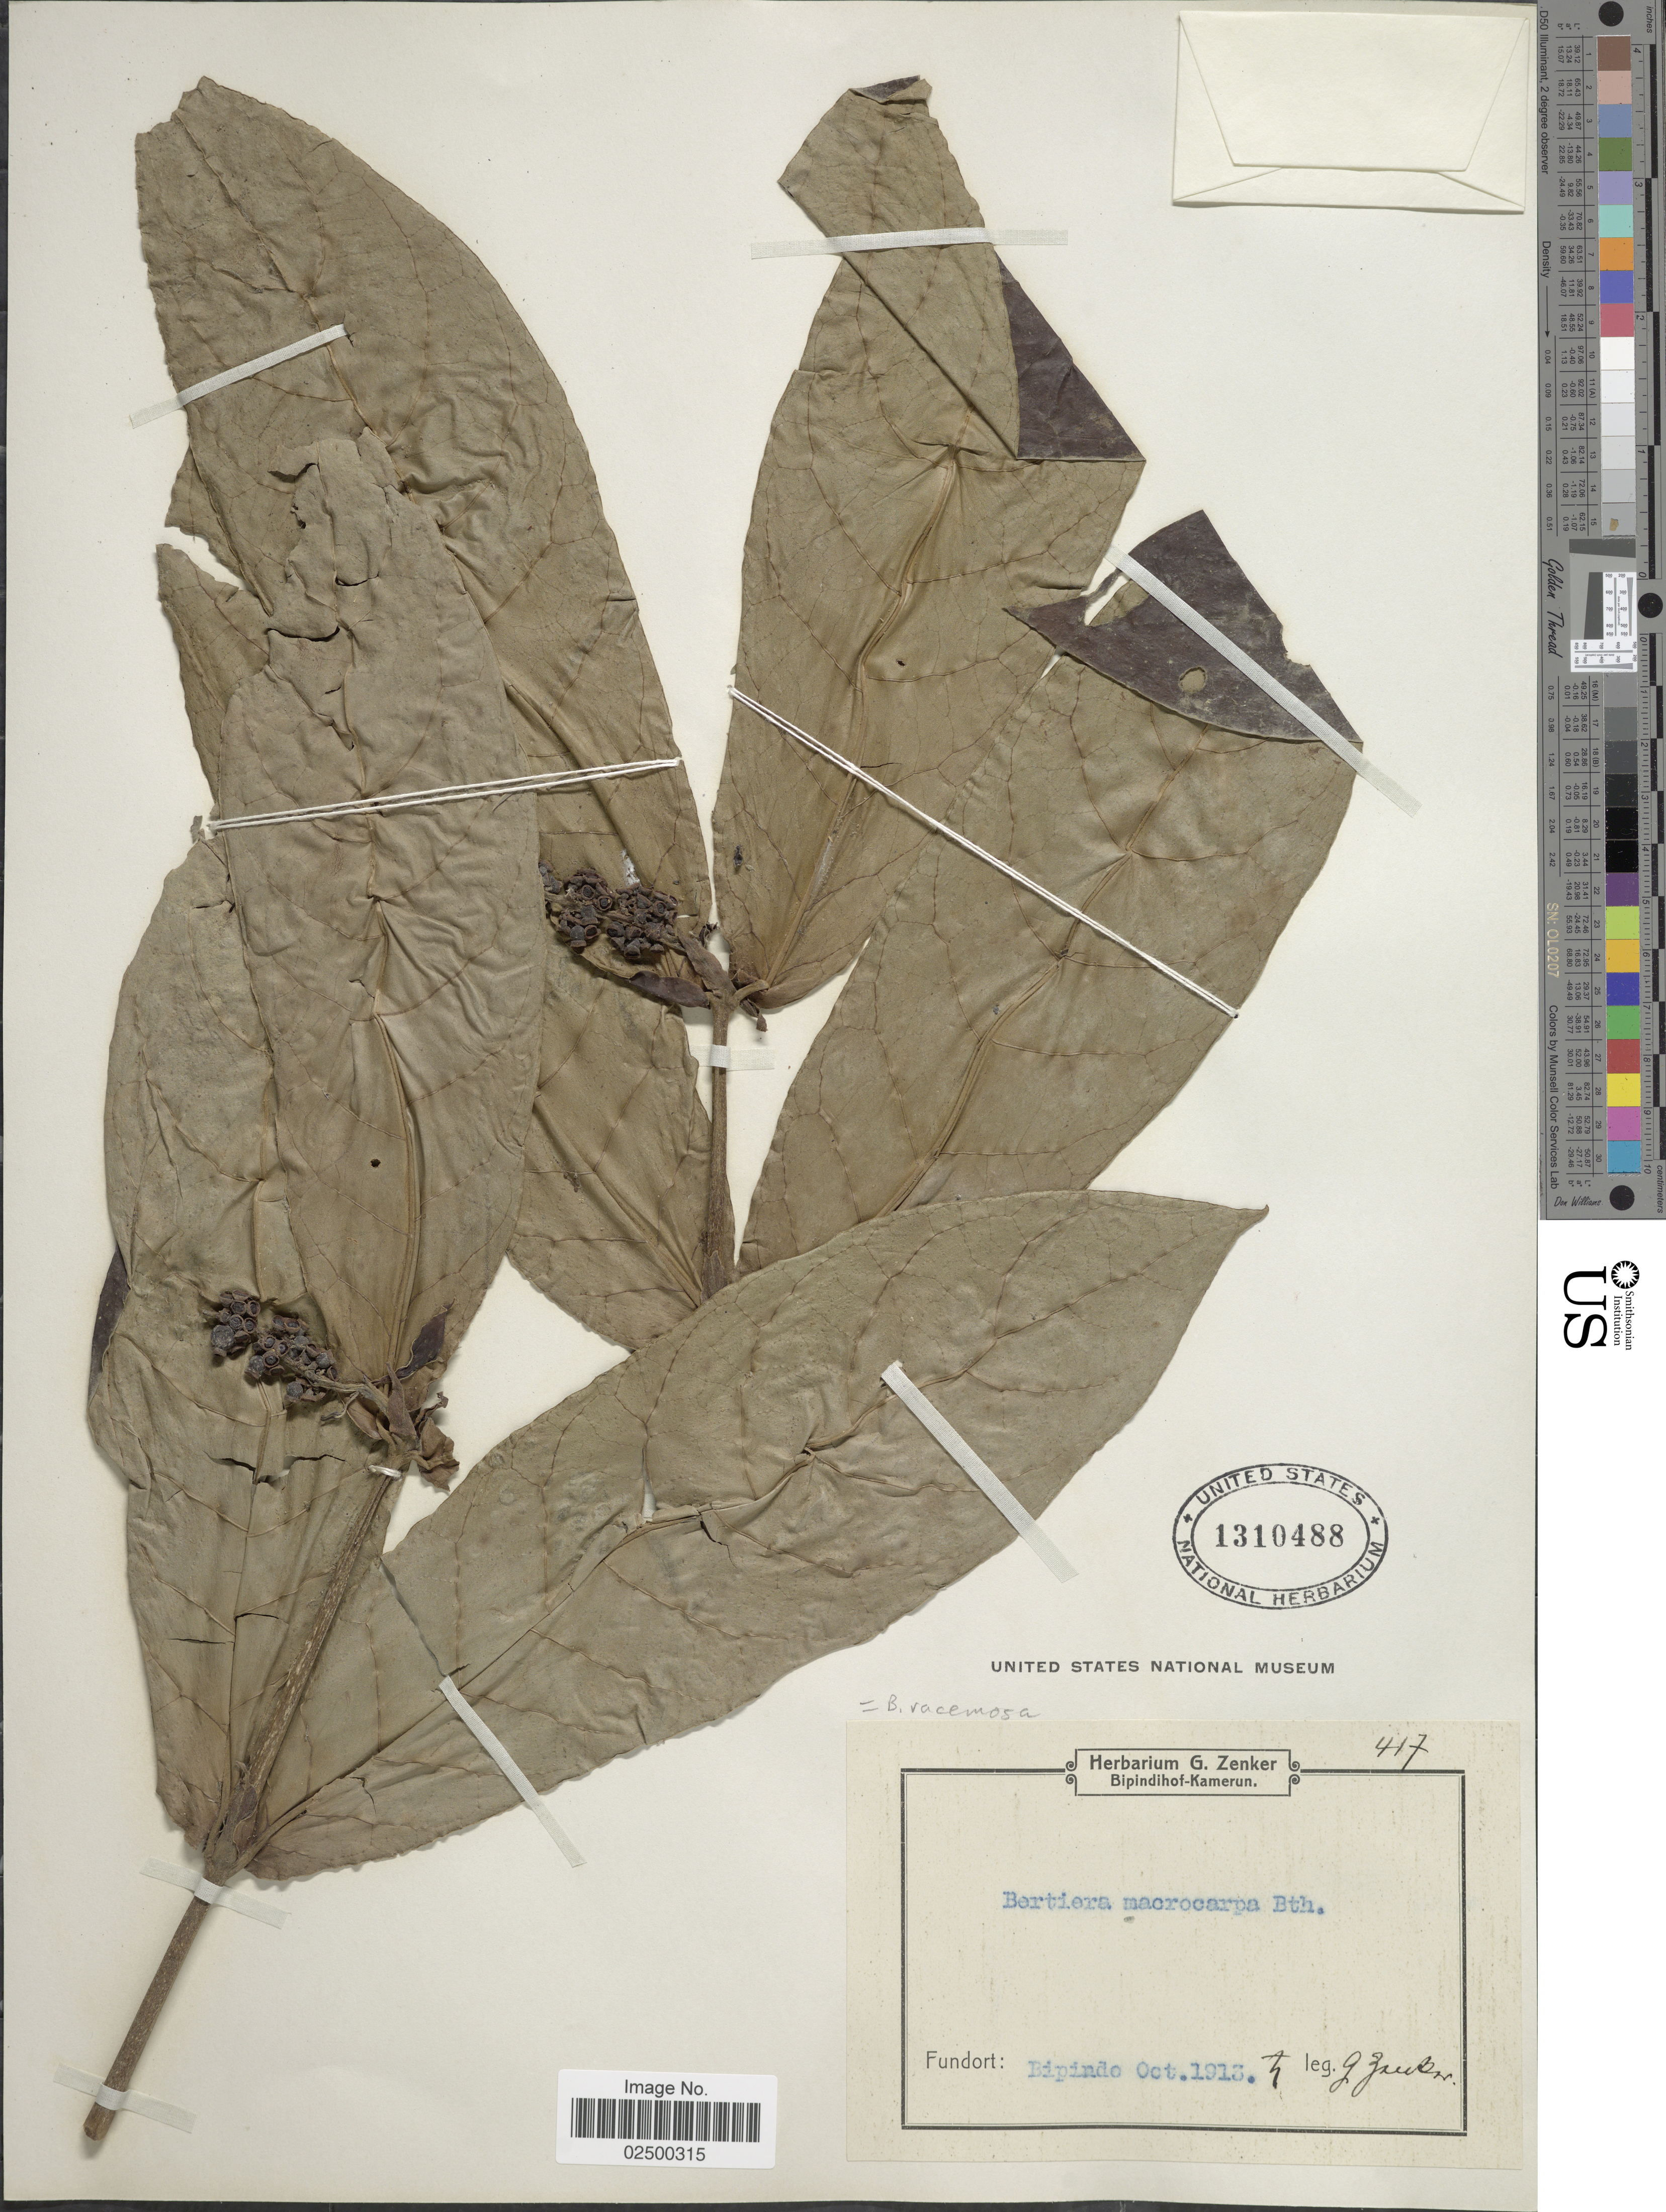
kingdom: Plantae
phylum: Tracheophyta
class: Magnoliopsida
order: Gentianales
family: Rubiaceae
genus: Bertiera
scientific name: Bertiera racemosa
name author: (G. Don) K. Schum.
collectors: G. A. Zenker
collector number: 417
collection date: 1913-10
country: Cameroon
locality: Bipinde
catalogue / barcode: US 1310488